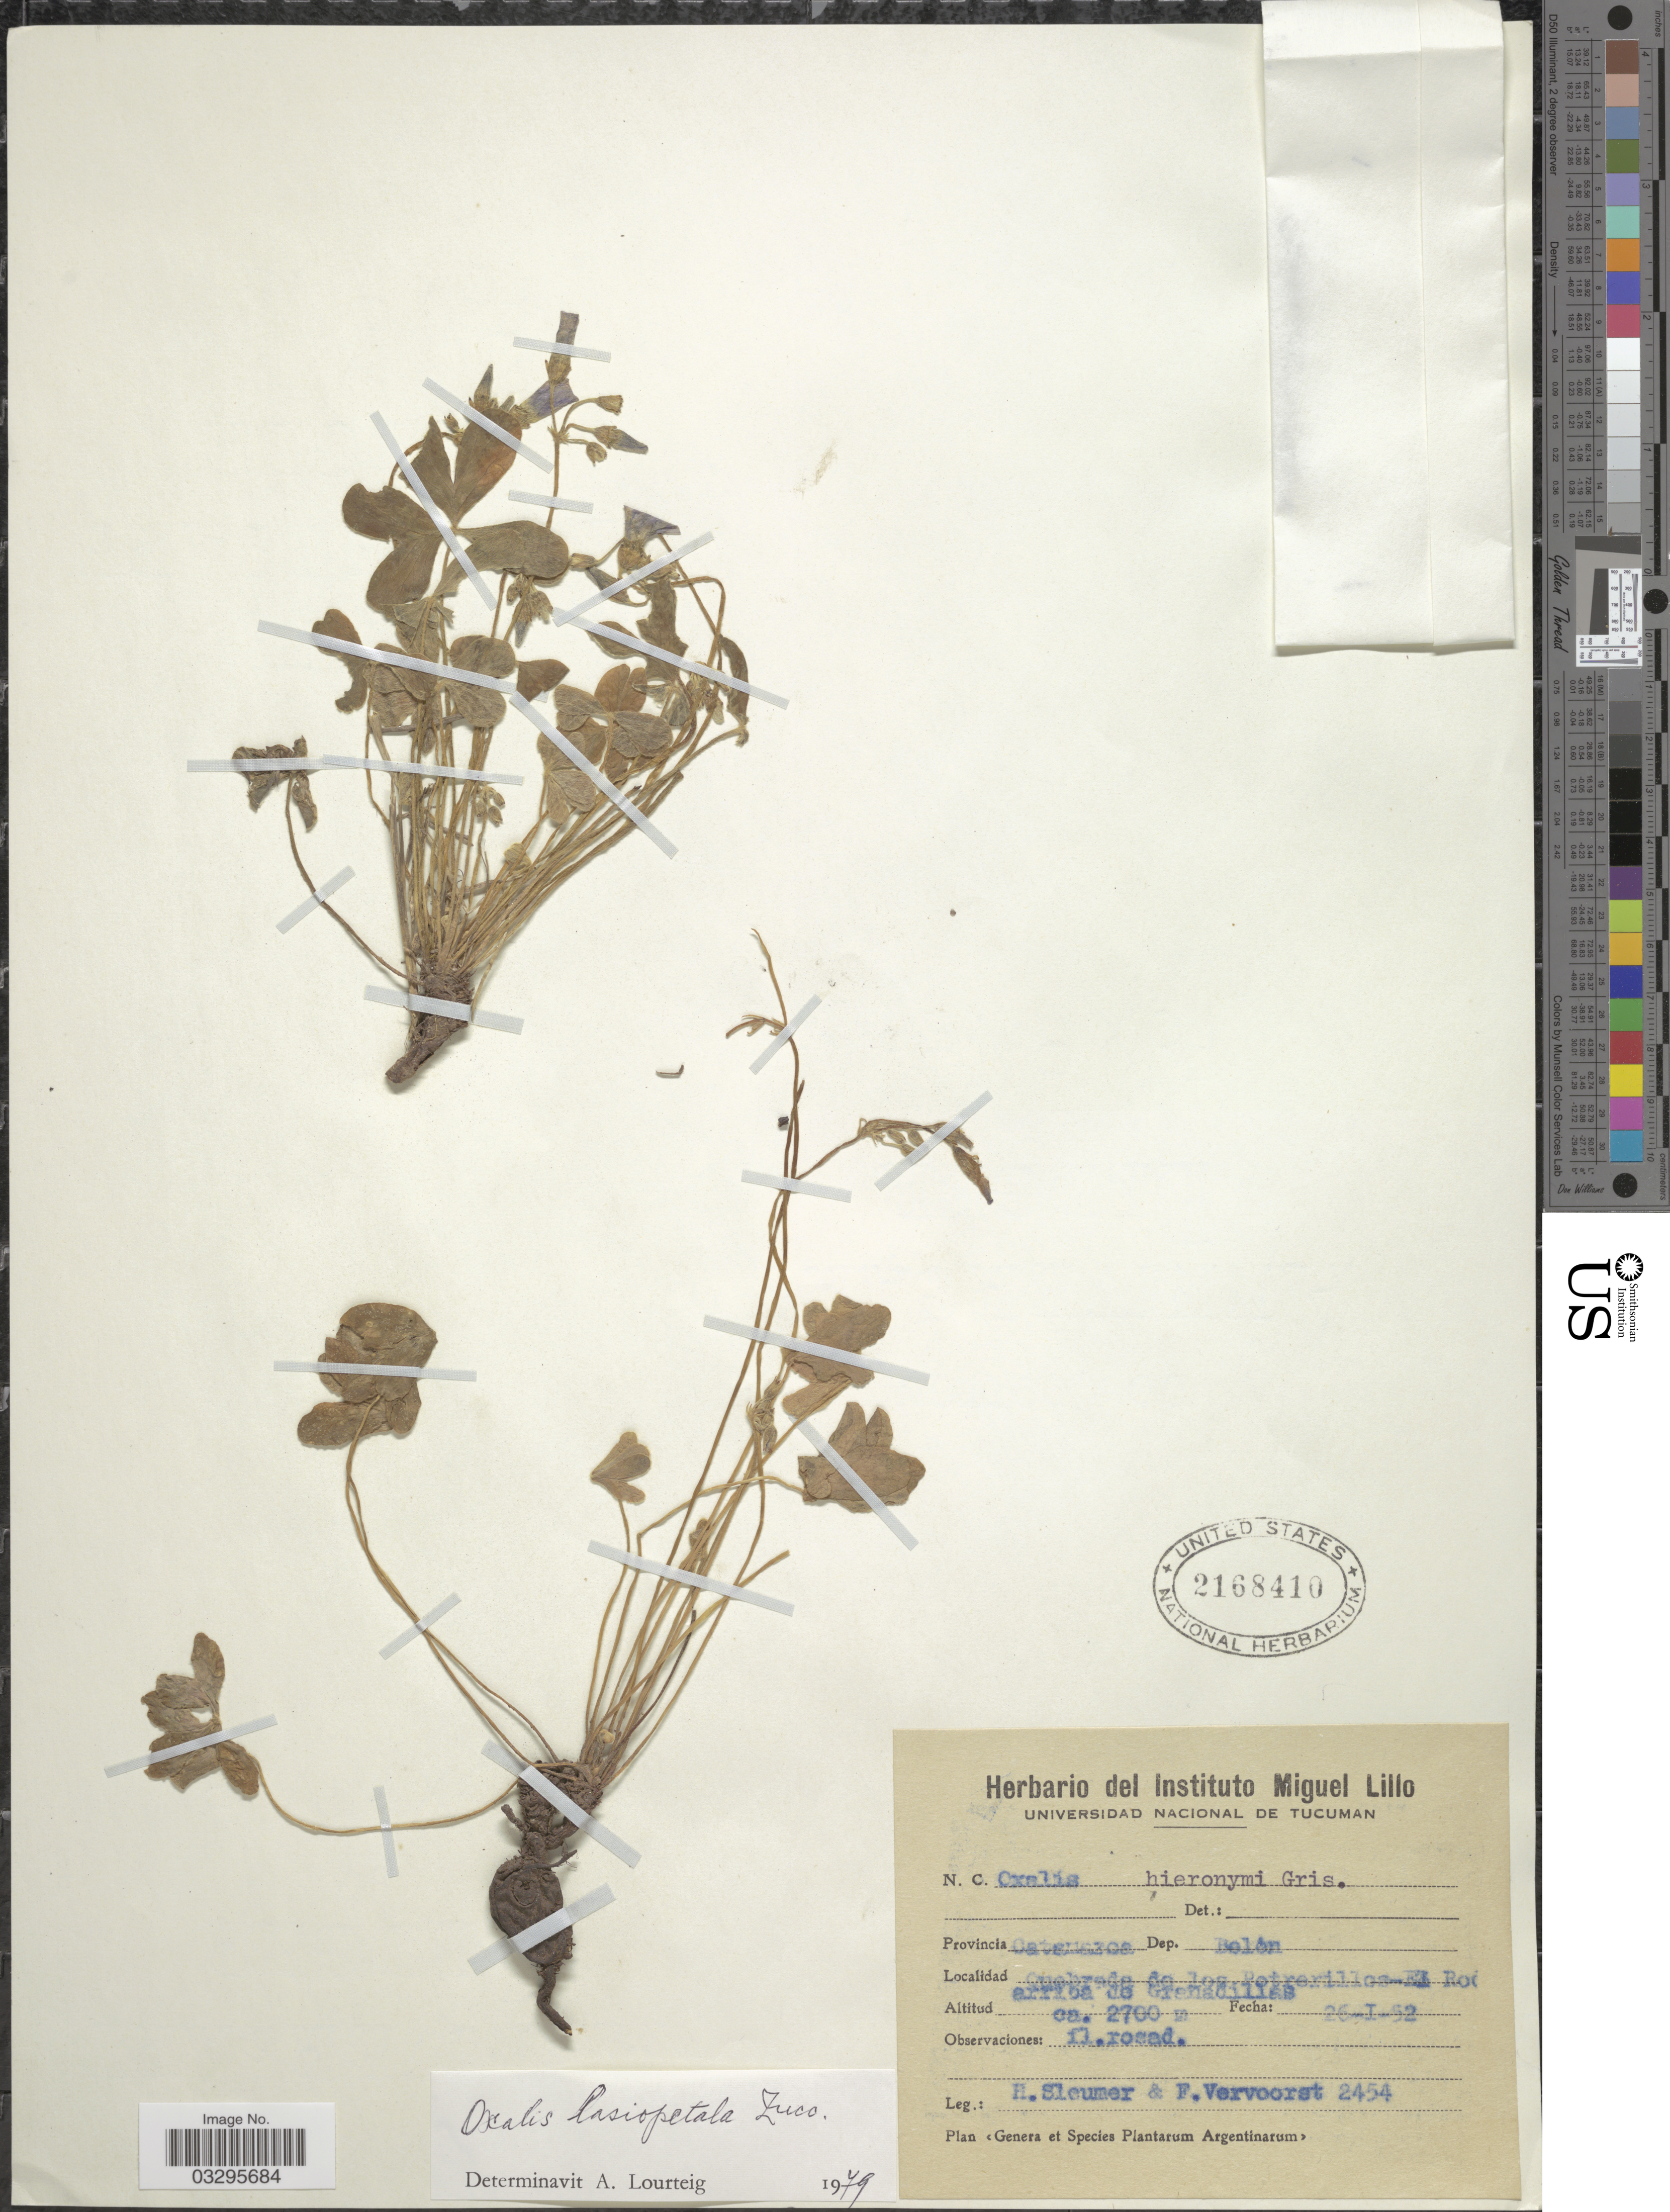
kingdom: Plantae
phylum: Tracheophyta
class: Magnoliopsida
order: Oxalidales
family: Oxalidaceae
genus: Oxalis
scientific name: Oxalis lasiopetala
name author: Zucc.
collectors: H. O. Sleumer & F. Vervoorst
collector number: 2454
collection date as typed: Transcribed d/m/y: 26/1/52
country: Argentina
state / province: Catamarca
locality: Dep. Belén, Quebrada de los Potrerillos - El Rodeo arriba de Grañadillas.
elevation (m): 2700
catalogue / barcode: US 2168410